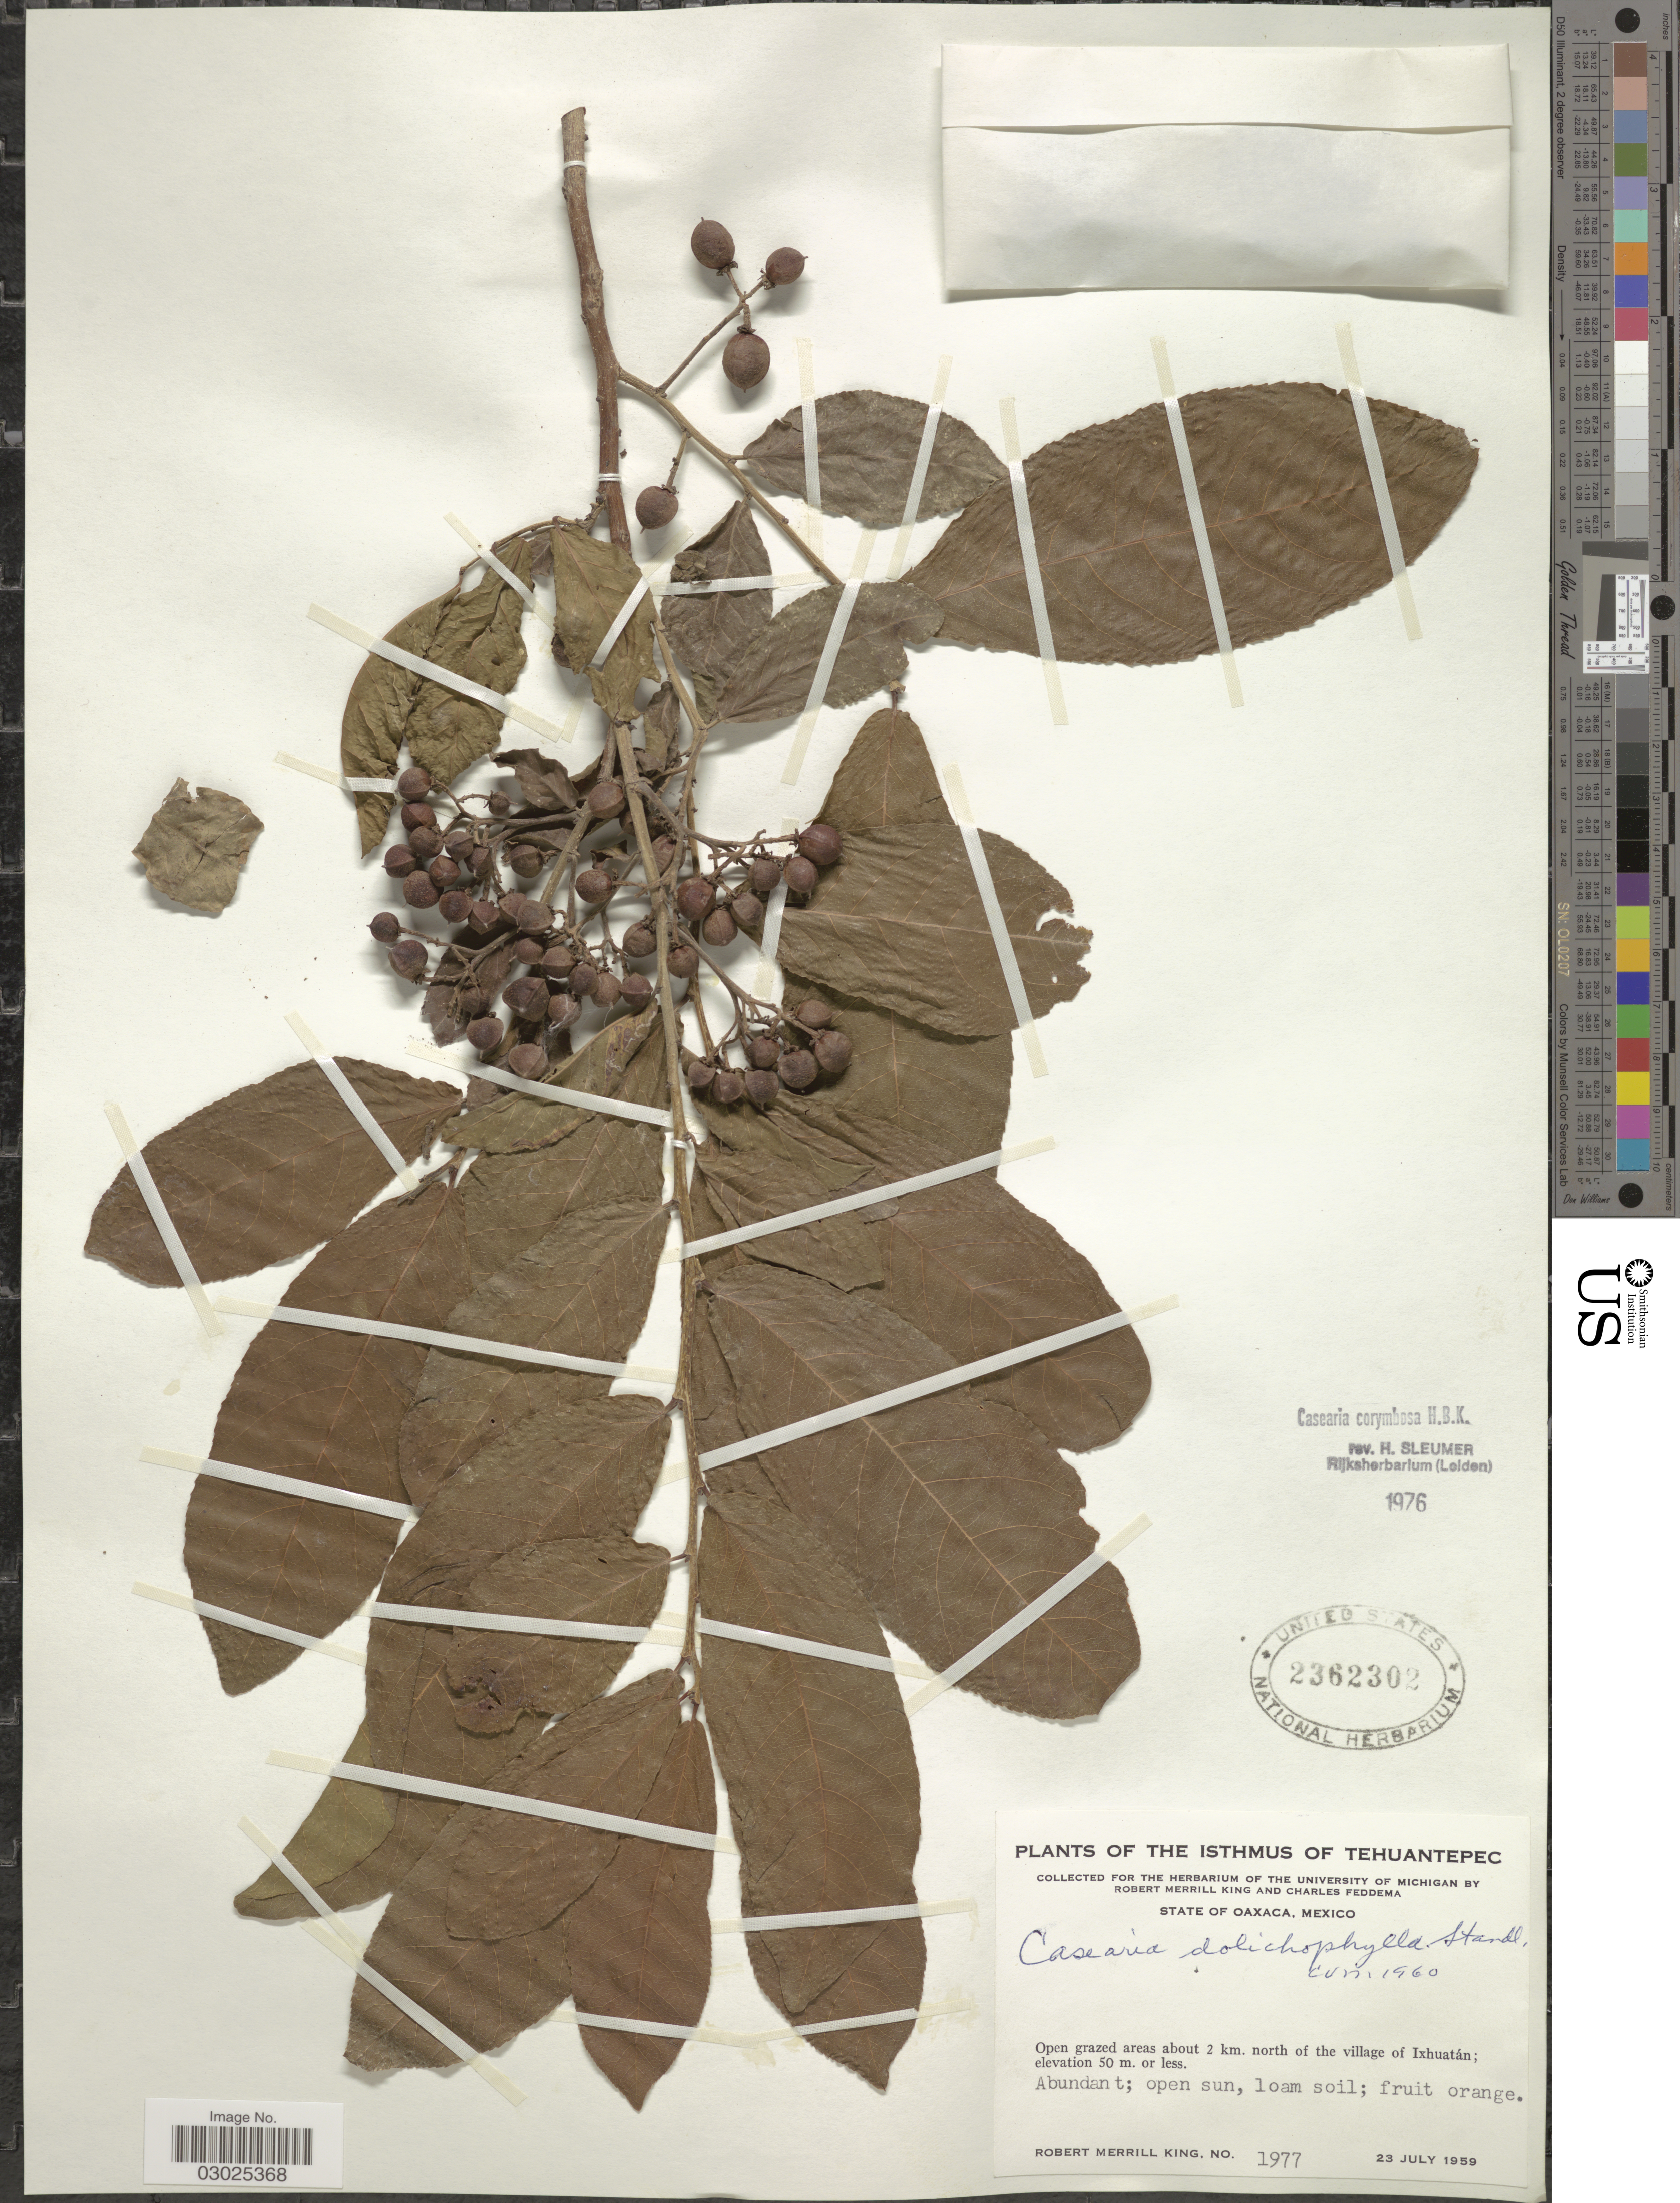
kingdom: Plantae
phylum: Tracheophyta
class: Magnoliopsida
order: Malpighiales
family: Salicaceae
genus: Casearia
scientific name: Casearia corymbosa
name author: Kunth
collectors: R. M. King & C. Feddema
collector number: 1977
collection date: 1959-07-23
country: Mexico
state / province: Oaxaca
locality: Tehuantepec. About 2 km. north of the village of Ixhuatán.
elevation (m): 50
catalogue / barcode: US 2362302